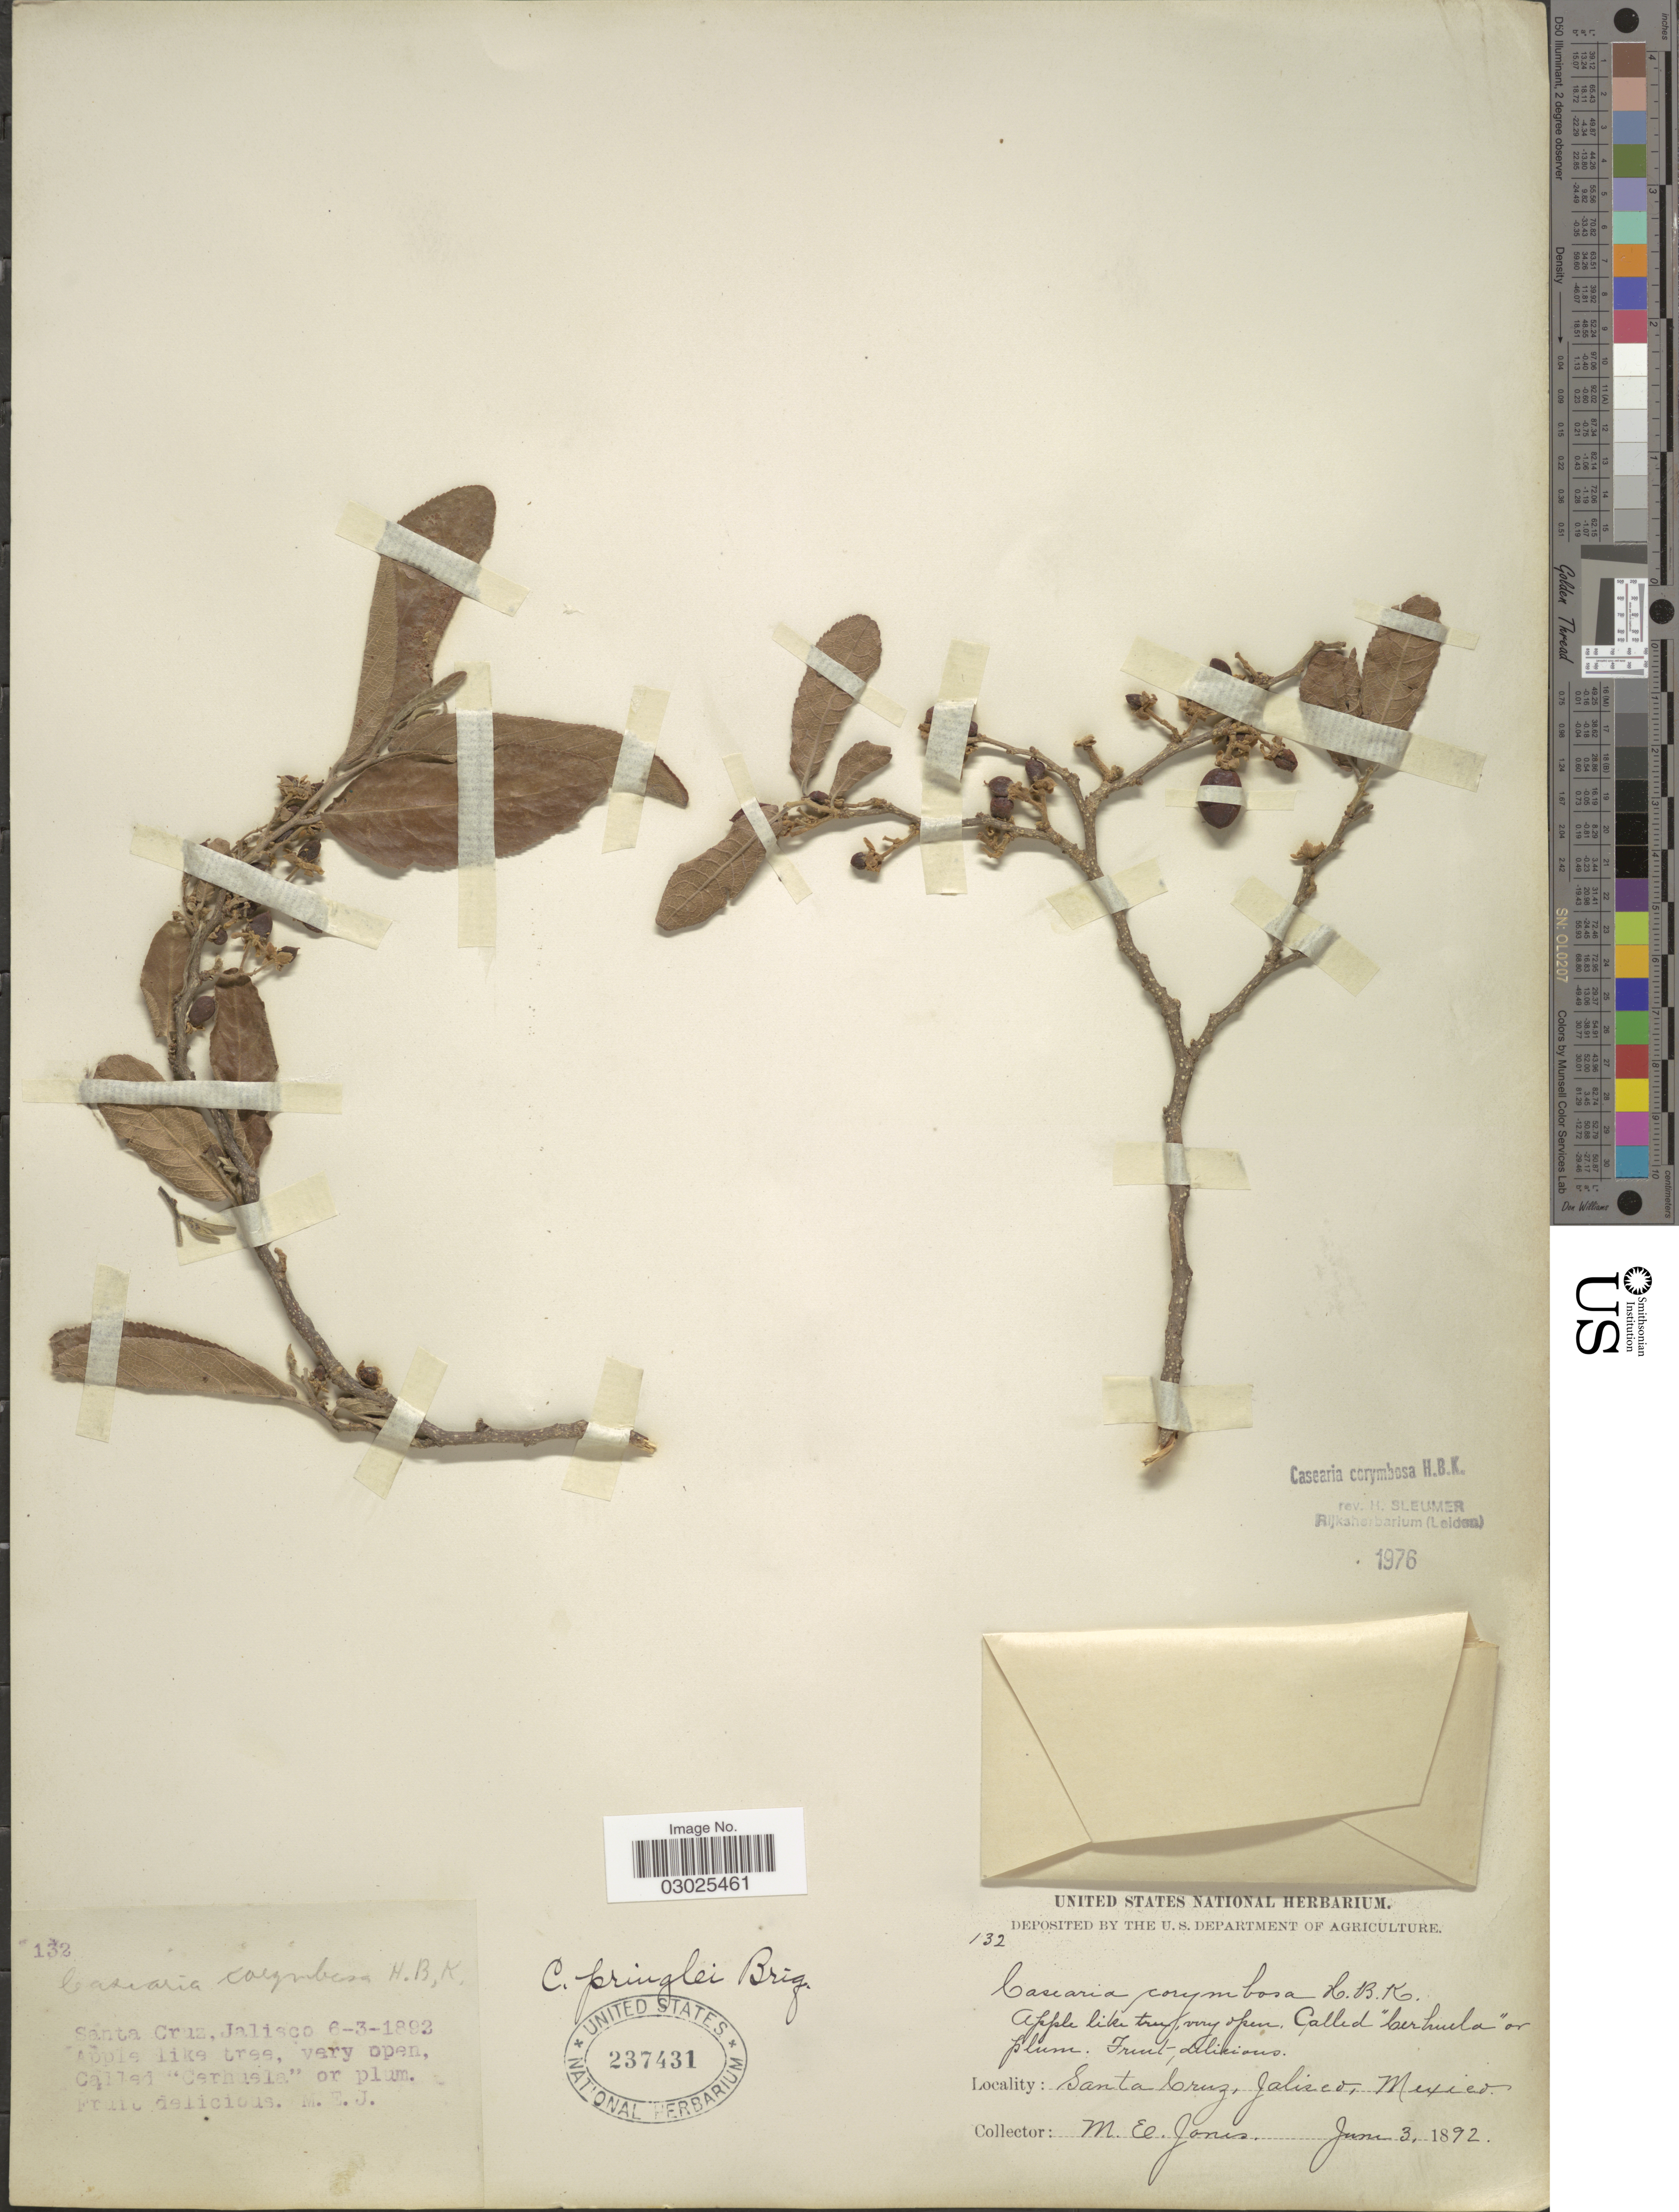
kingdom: Plantae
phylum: Tracheophyta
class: Magnoliopsida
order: Malpighiales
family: Salicaceae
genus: Casearia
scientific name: Casearia corymbosa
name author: Kunth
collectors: M. E. Jones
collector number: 132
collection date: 1892-06-03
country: Mexico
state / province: Jalisco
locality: Santa Cruz.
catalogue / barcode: US 237431